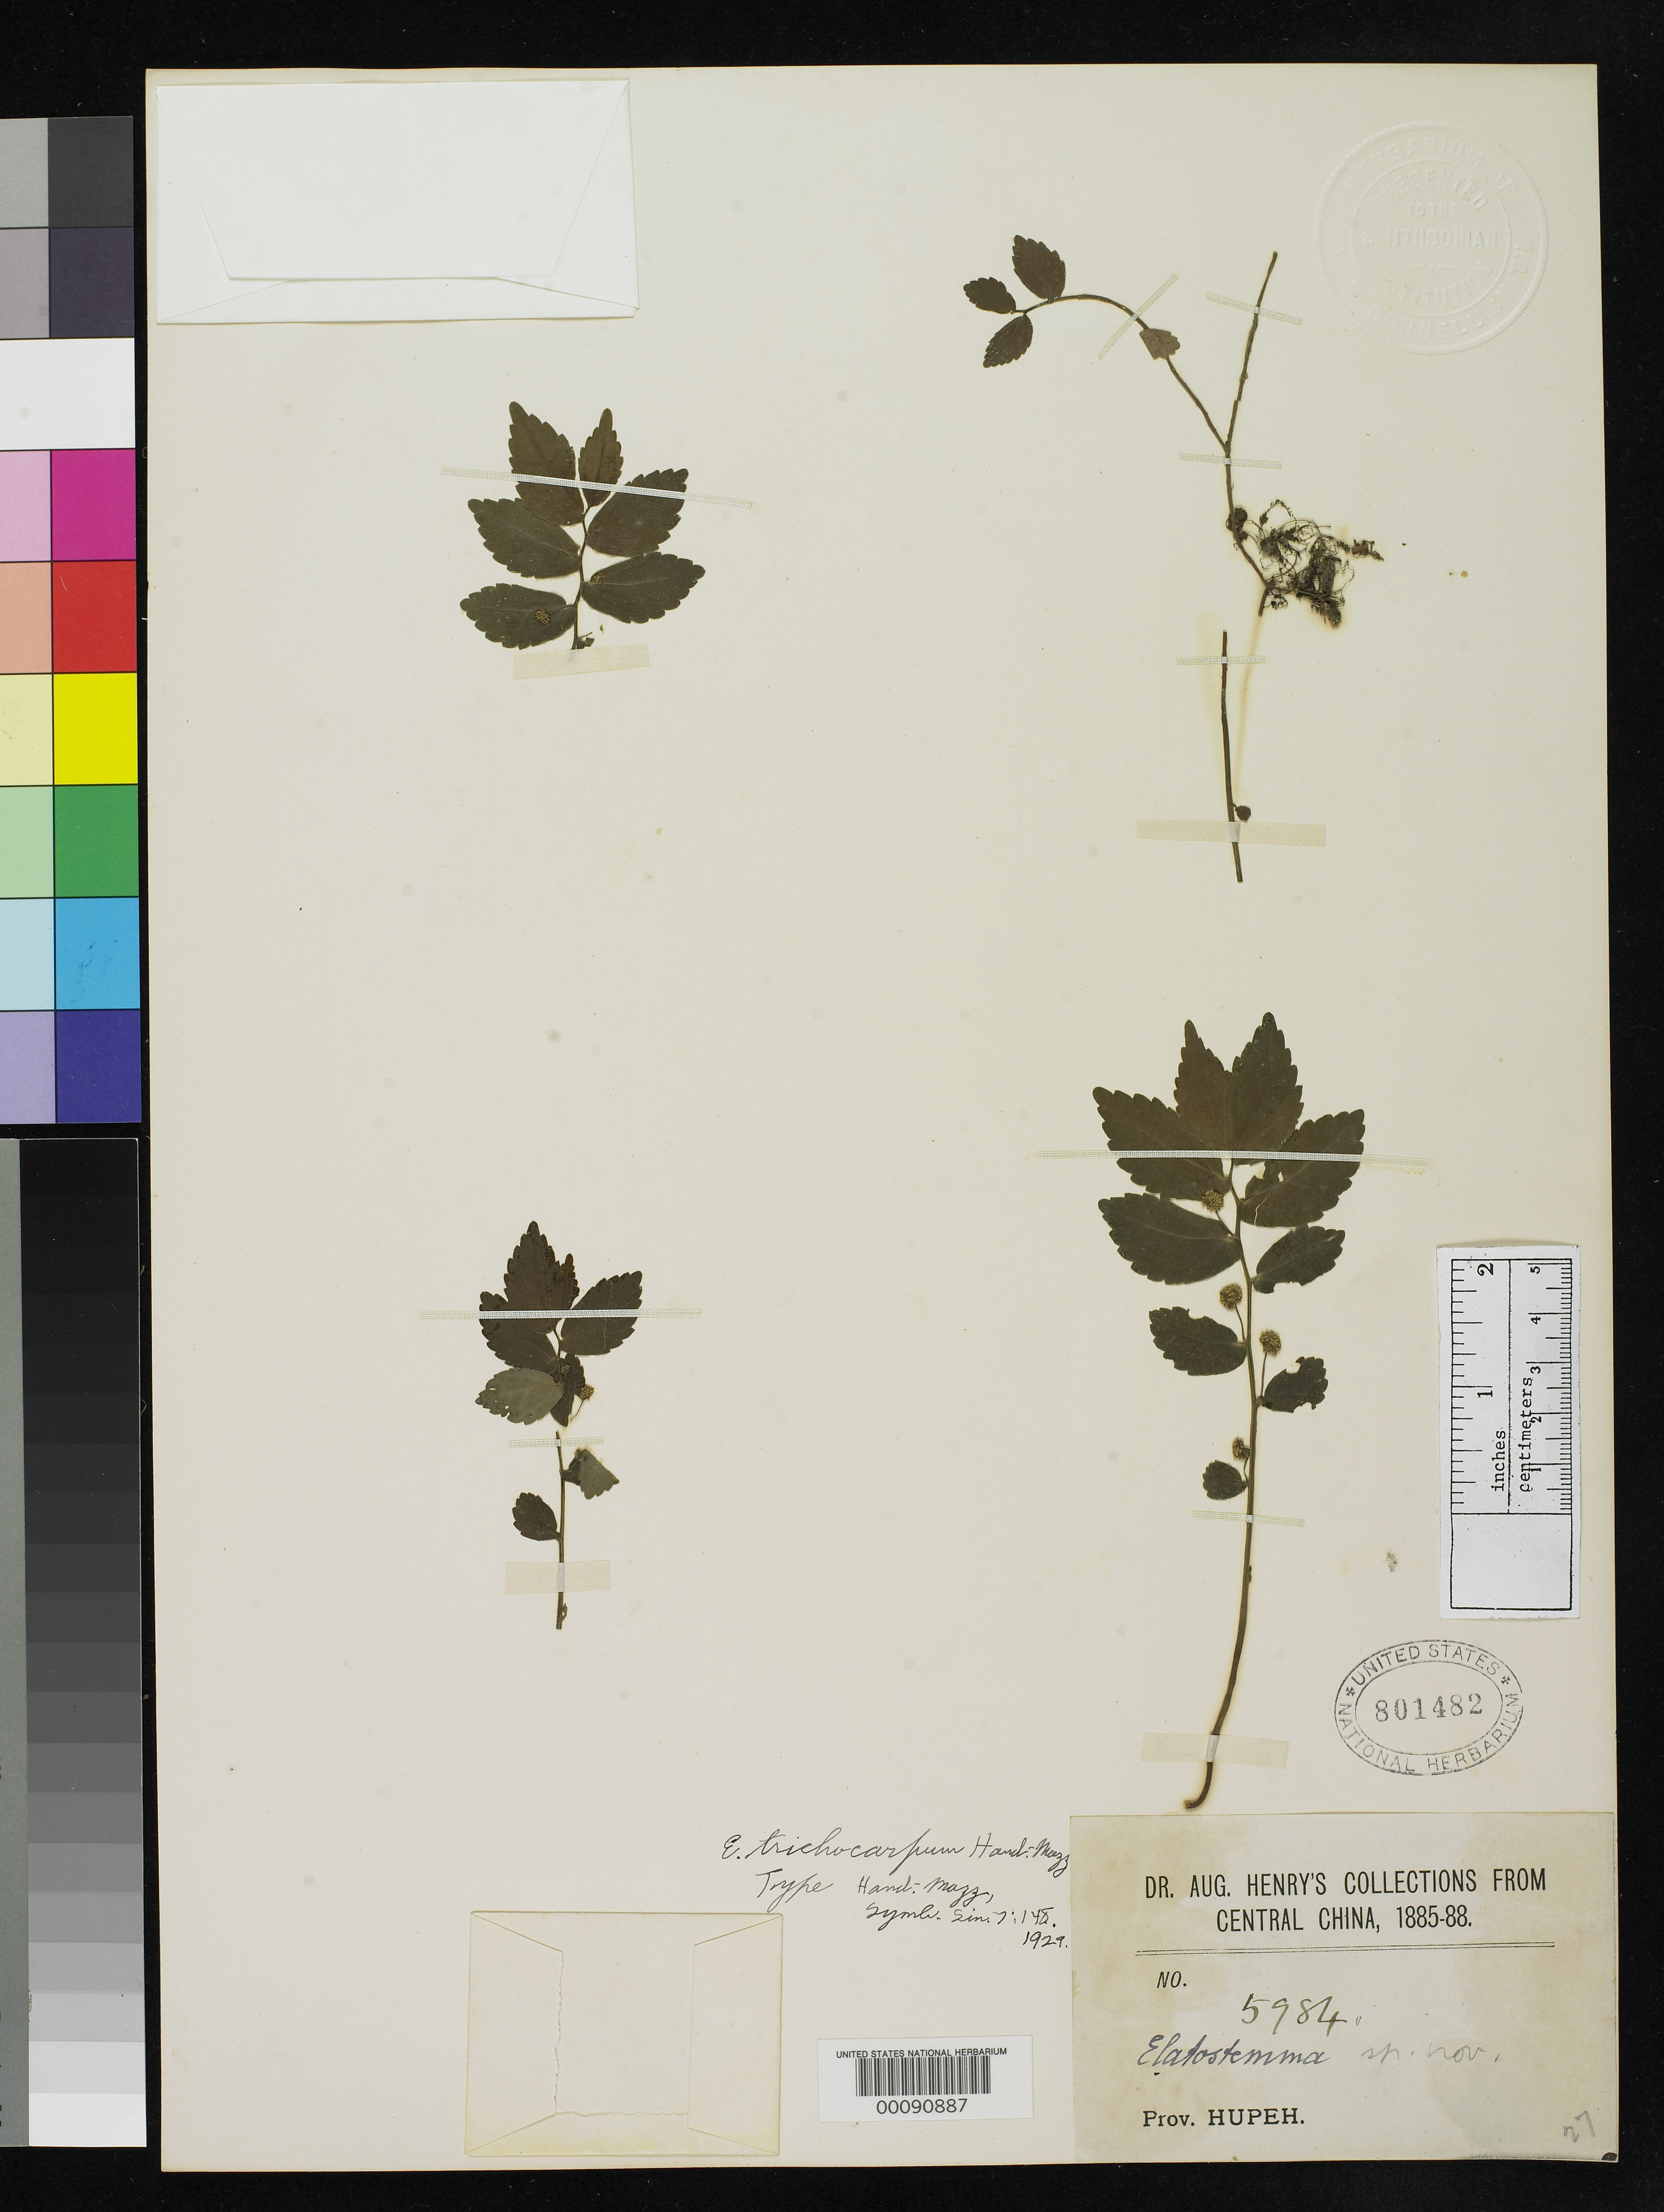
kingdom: Plantae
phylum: Tracheophyta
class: Magnoliopsida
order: Rosales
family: Urticaceae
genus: Elatostema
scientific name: Elatostema trichocarpum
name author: Hand.-Mazz.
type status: Type Collection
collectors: A. Henry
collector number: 5984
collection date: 1885/1888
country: China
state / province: Hubei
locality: Central China. Prov. Hupeh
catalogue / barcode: US 801482